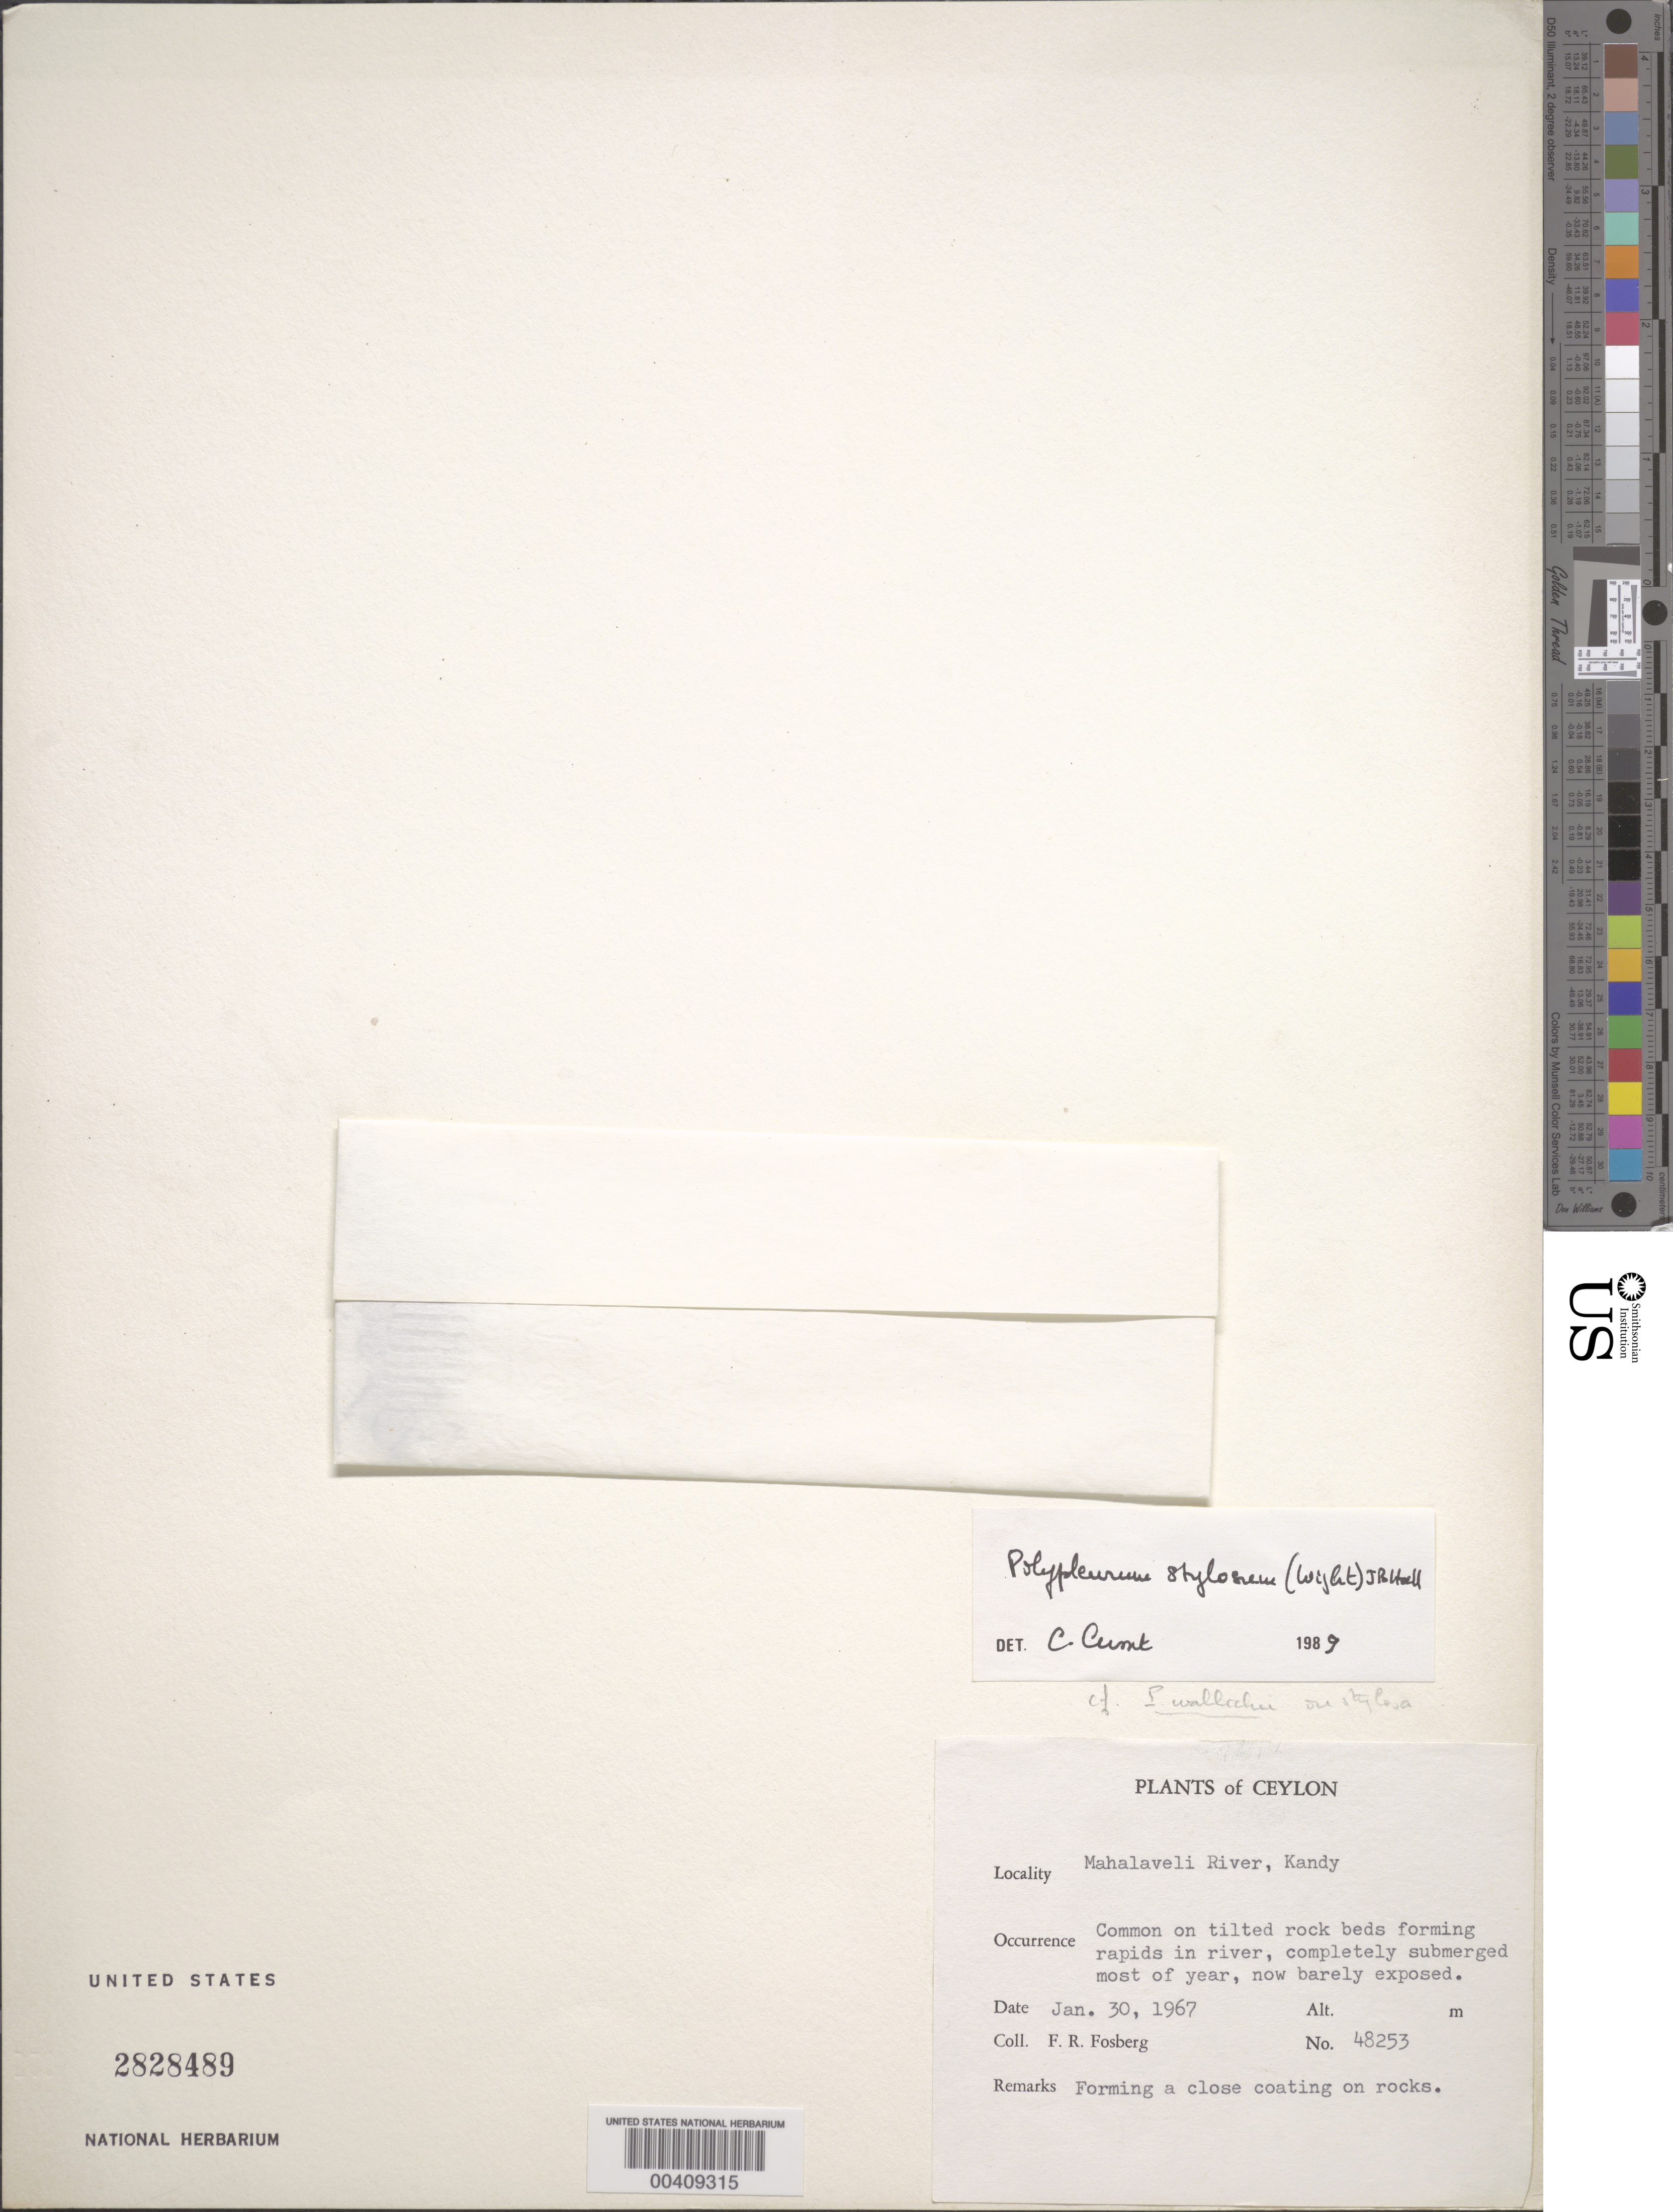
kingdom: Plantae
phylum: Tracheophyta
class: Magnoliopsida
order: Malpighiales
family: Podostemaceae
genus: Polypleurum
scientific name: Polypleurum wallichii var. wallichii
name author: (R. Br. ex Griff.) Warm.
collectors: F. R. Fosberg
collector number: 48253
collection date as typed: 30 Jan 1967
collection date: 1967-01-30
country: Sri Lanka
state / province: Central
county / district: Kandy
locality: Mahaveli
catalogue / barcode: US 2828489